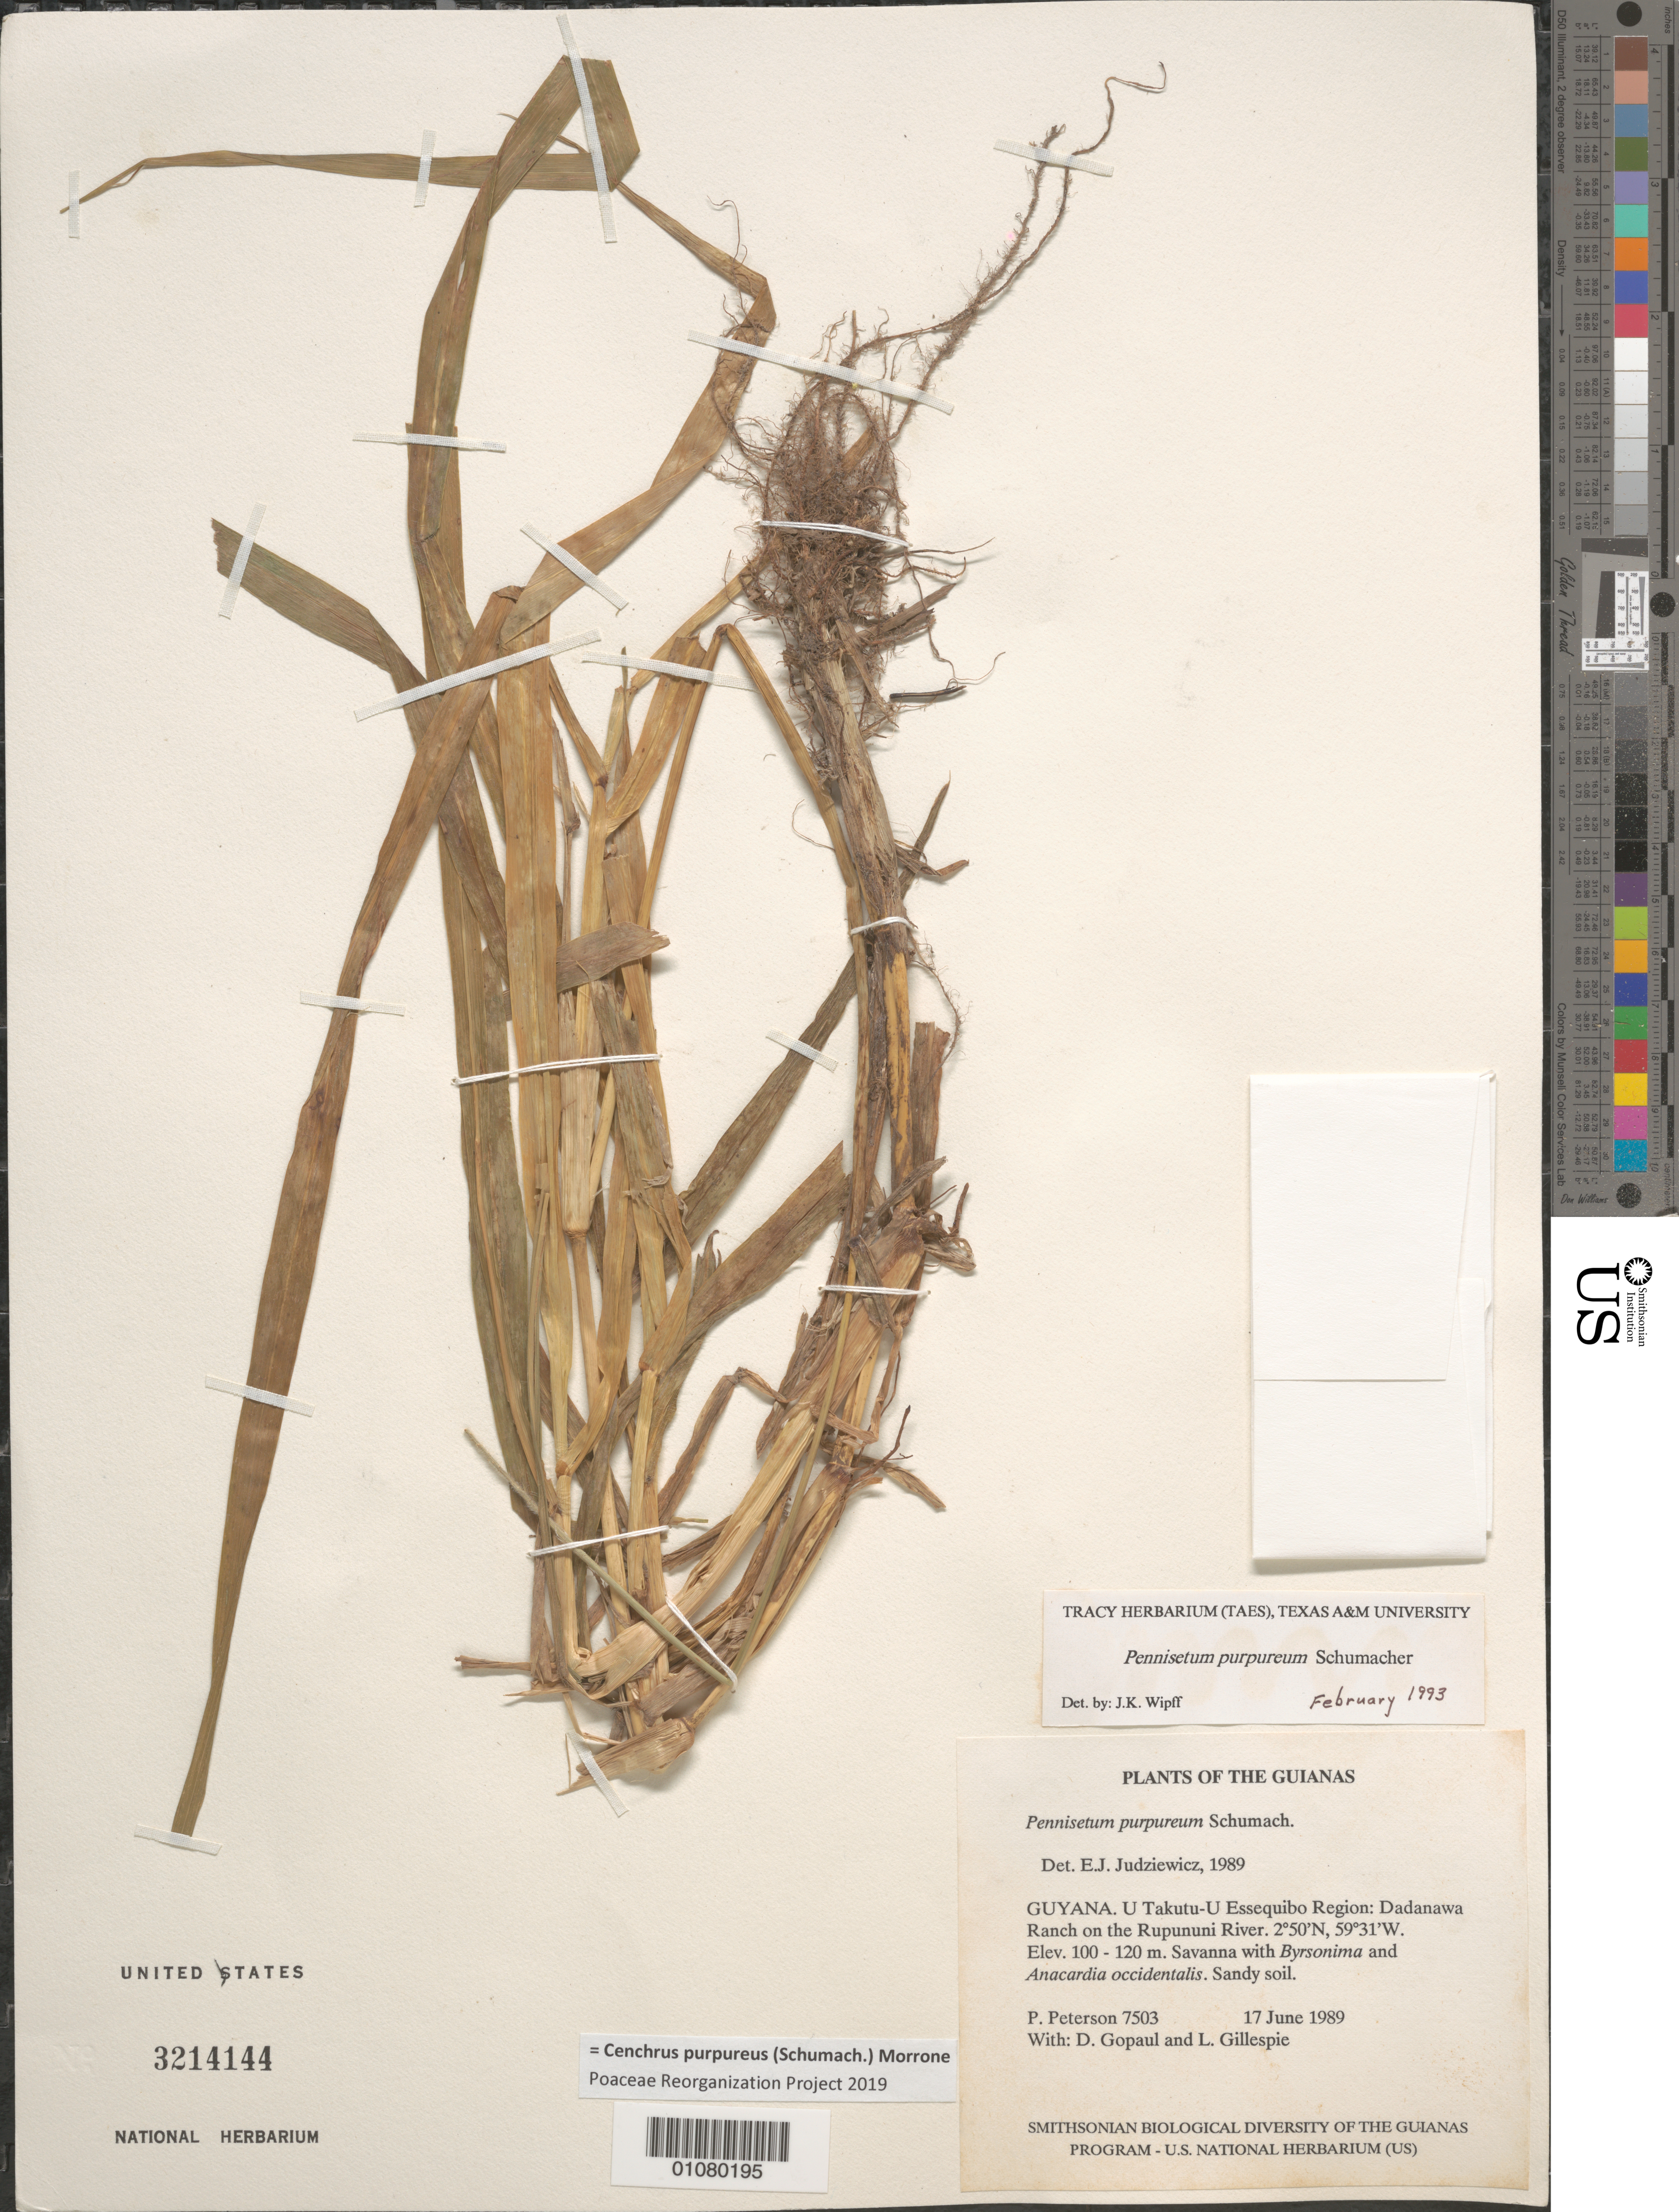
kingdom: Plantae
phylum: Tracheophyta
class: Liliopsida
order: Poales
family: Poaceae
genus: Pennisetum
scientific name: Pennisetum purpureum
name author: Schumach.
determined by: Wipff, J. K.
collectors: P. M. Peterson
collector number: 07503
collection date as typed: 17 Jun 1989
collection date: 1989-06-17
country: Guyana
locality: U. Takutu-U. Esseguibo District, Dadanawa Ranch on the Rupununi River. 312,000 mN 220,000 mE.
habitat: Grassland dominant sandy savanna with Byrsonima and Anacardium occidentalis.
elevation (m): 375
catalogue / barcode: US 3214144